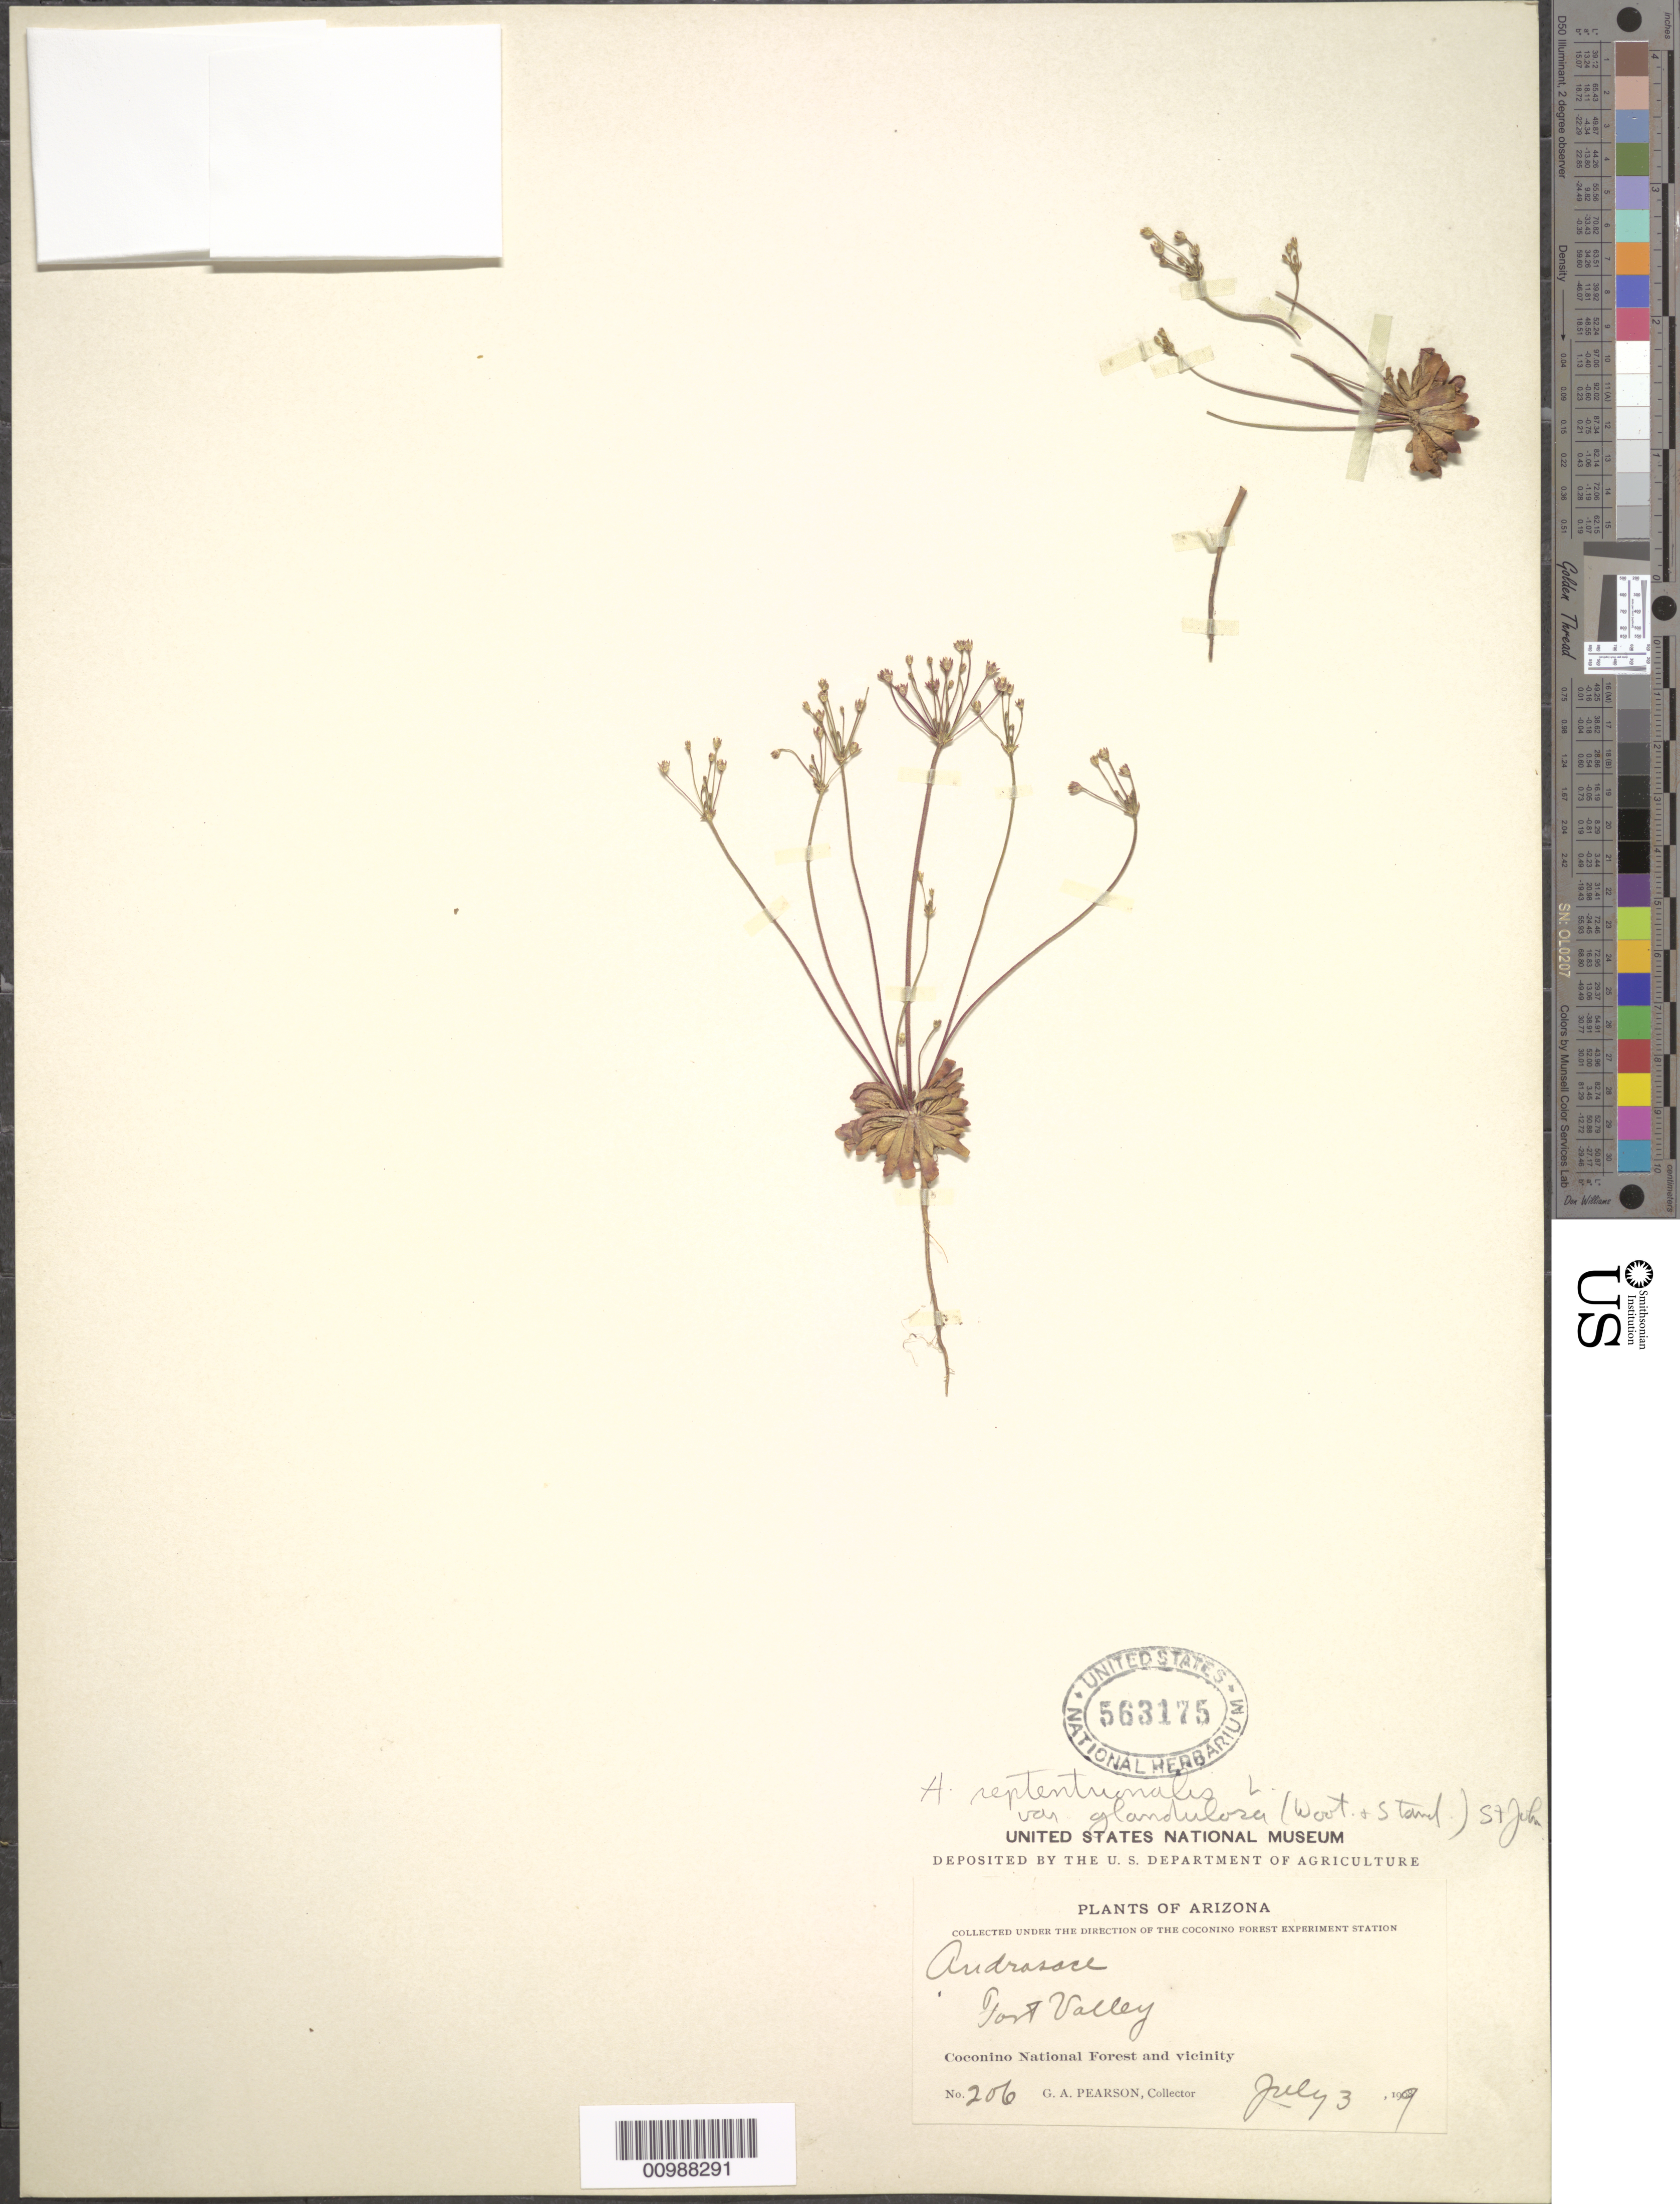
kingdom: Plantae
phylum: Tracheophyta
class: Magnoliopsida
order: Ericales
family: Primulaceae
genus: Androsace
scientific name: Androsace septentrionalis var. glandulosa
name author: (Wooton & Standl.) H. St. John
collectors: G. A. Pearson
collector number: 206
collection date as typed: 03 Jul 1909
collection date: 1909-07-03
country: United States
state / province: Arizona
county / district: Coconino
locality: Fort Valley, Coconino National Forest and vicinity.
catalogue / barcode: US 563175